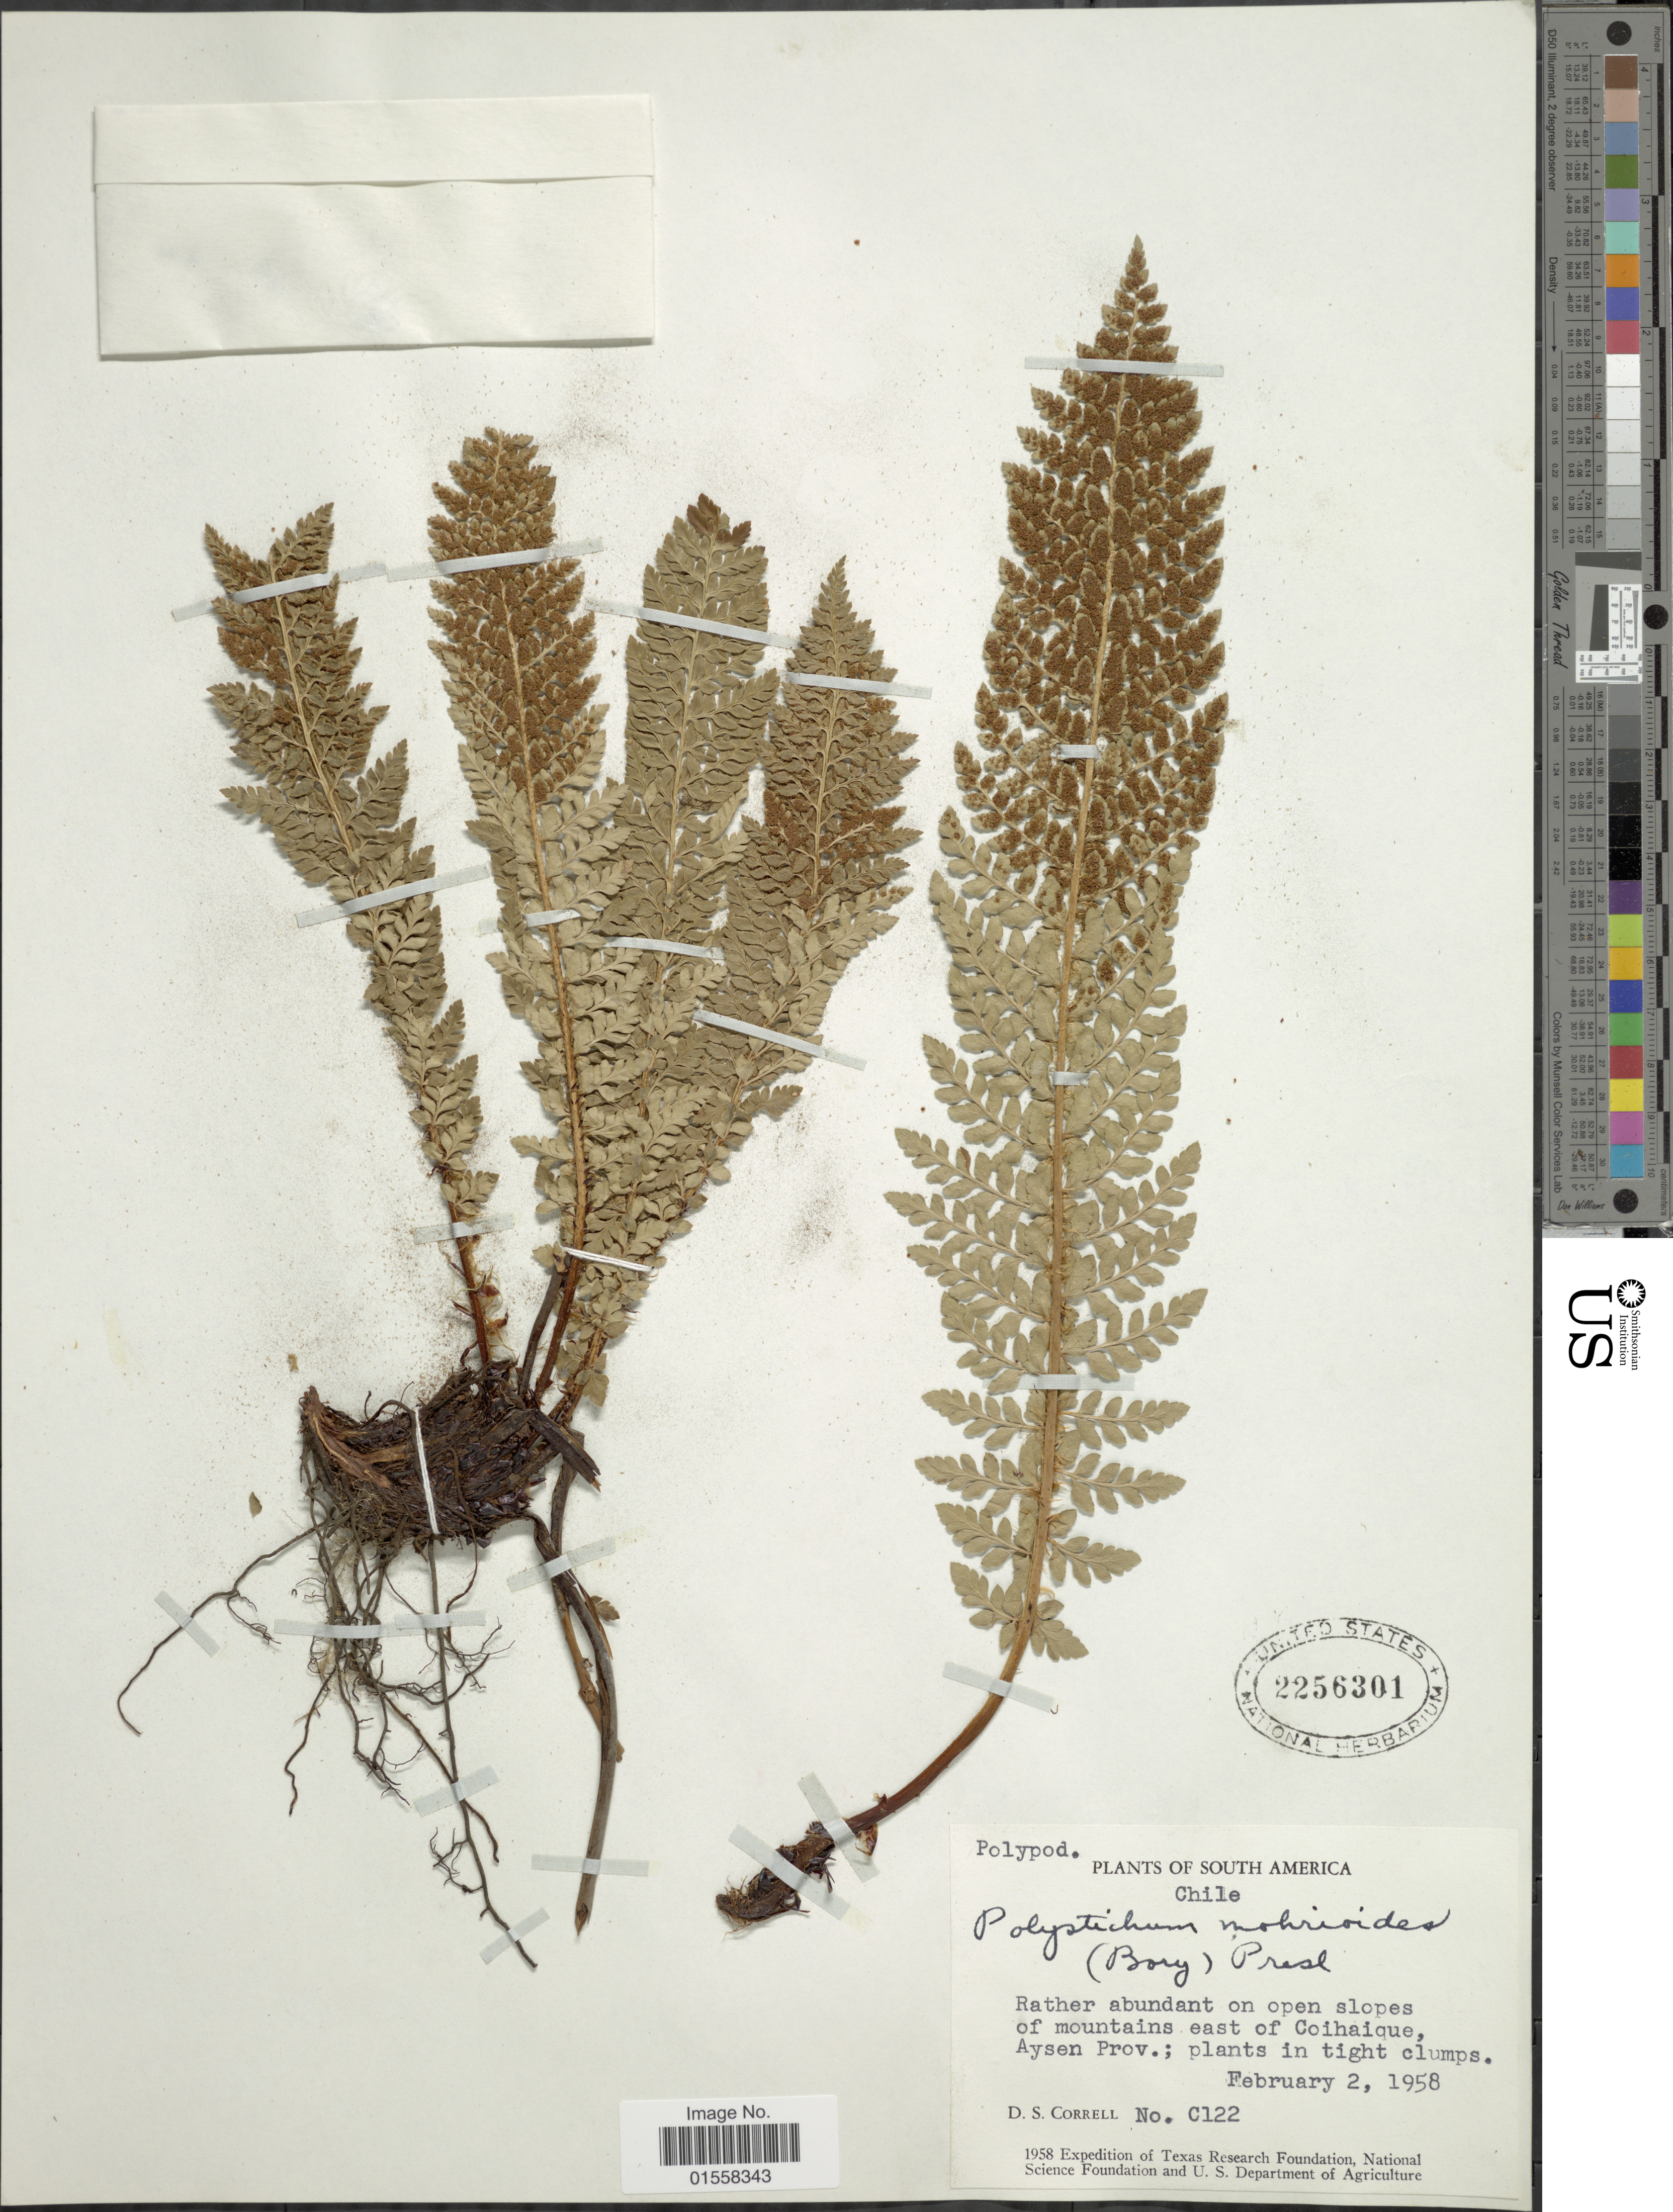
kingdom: Plantae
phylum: Tracheophyta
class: Polypodiopsida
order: Polypodiales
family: Dryopteridaceae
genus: Polystichum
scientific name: Polystichum mohrioides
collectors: D. S. Correll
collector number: C122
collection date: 1958-02-02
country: Chile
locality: South America. Chile. Open slopes of Mountains east of Coihaique Aysen Prov.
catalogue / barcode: US 2256031